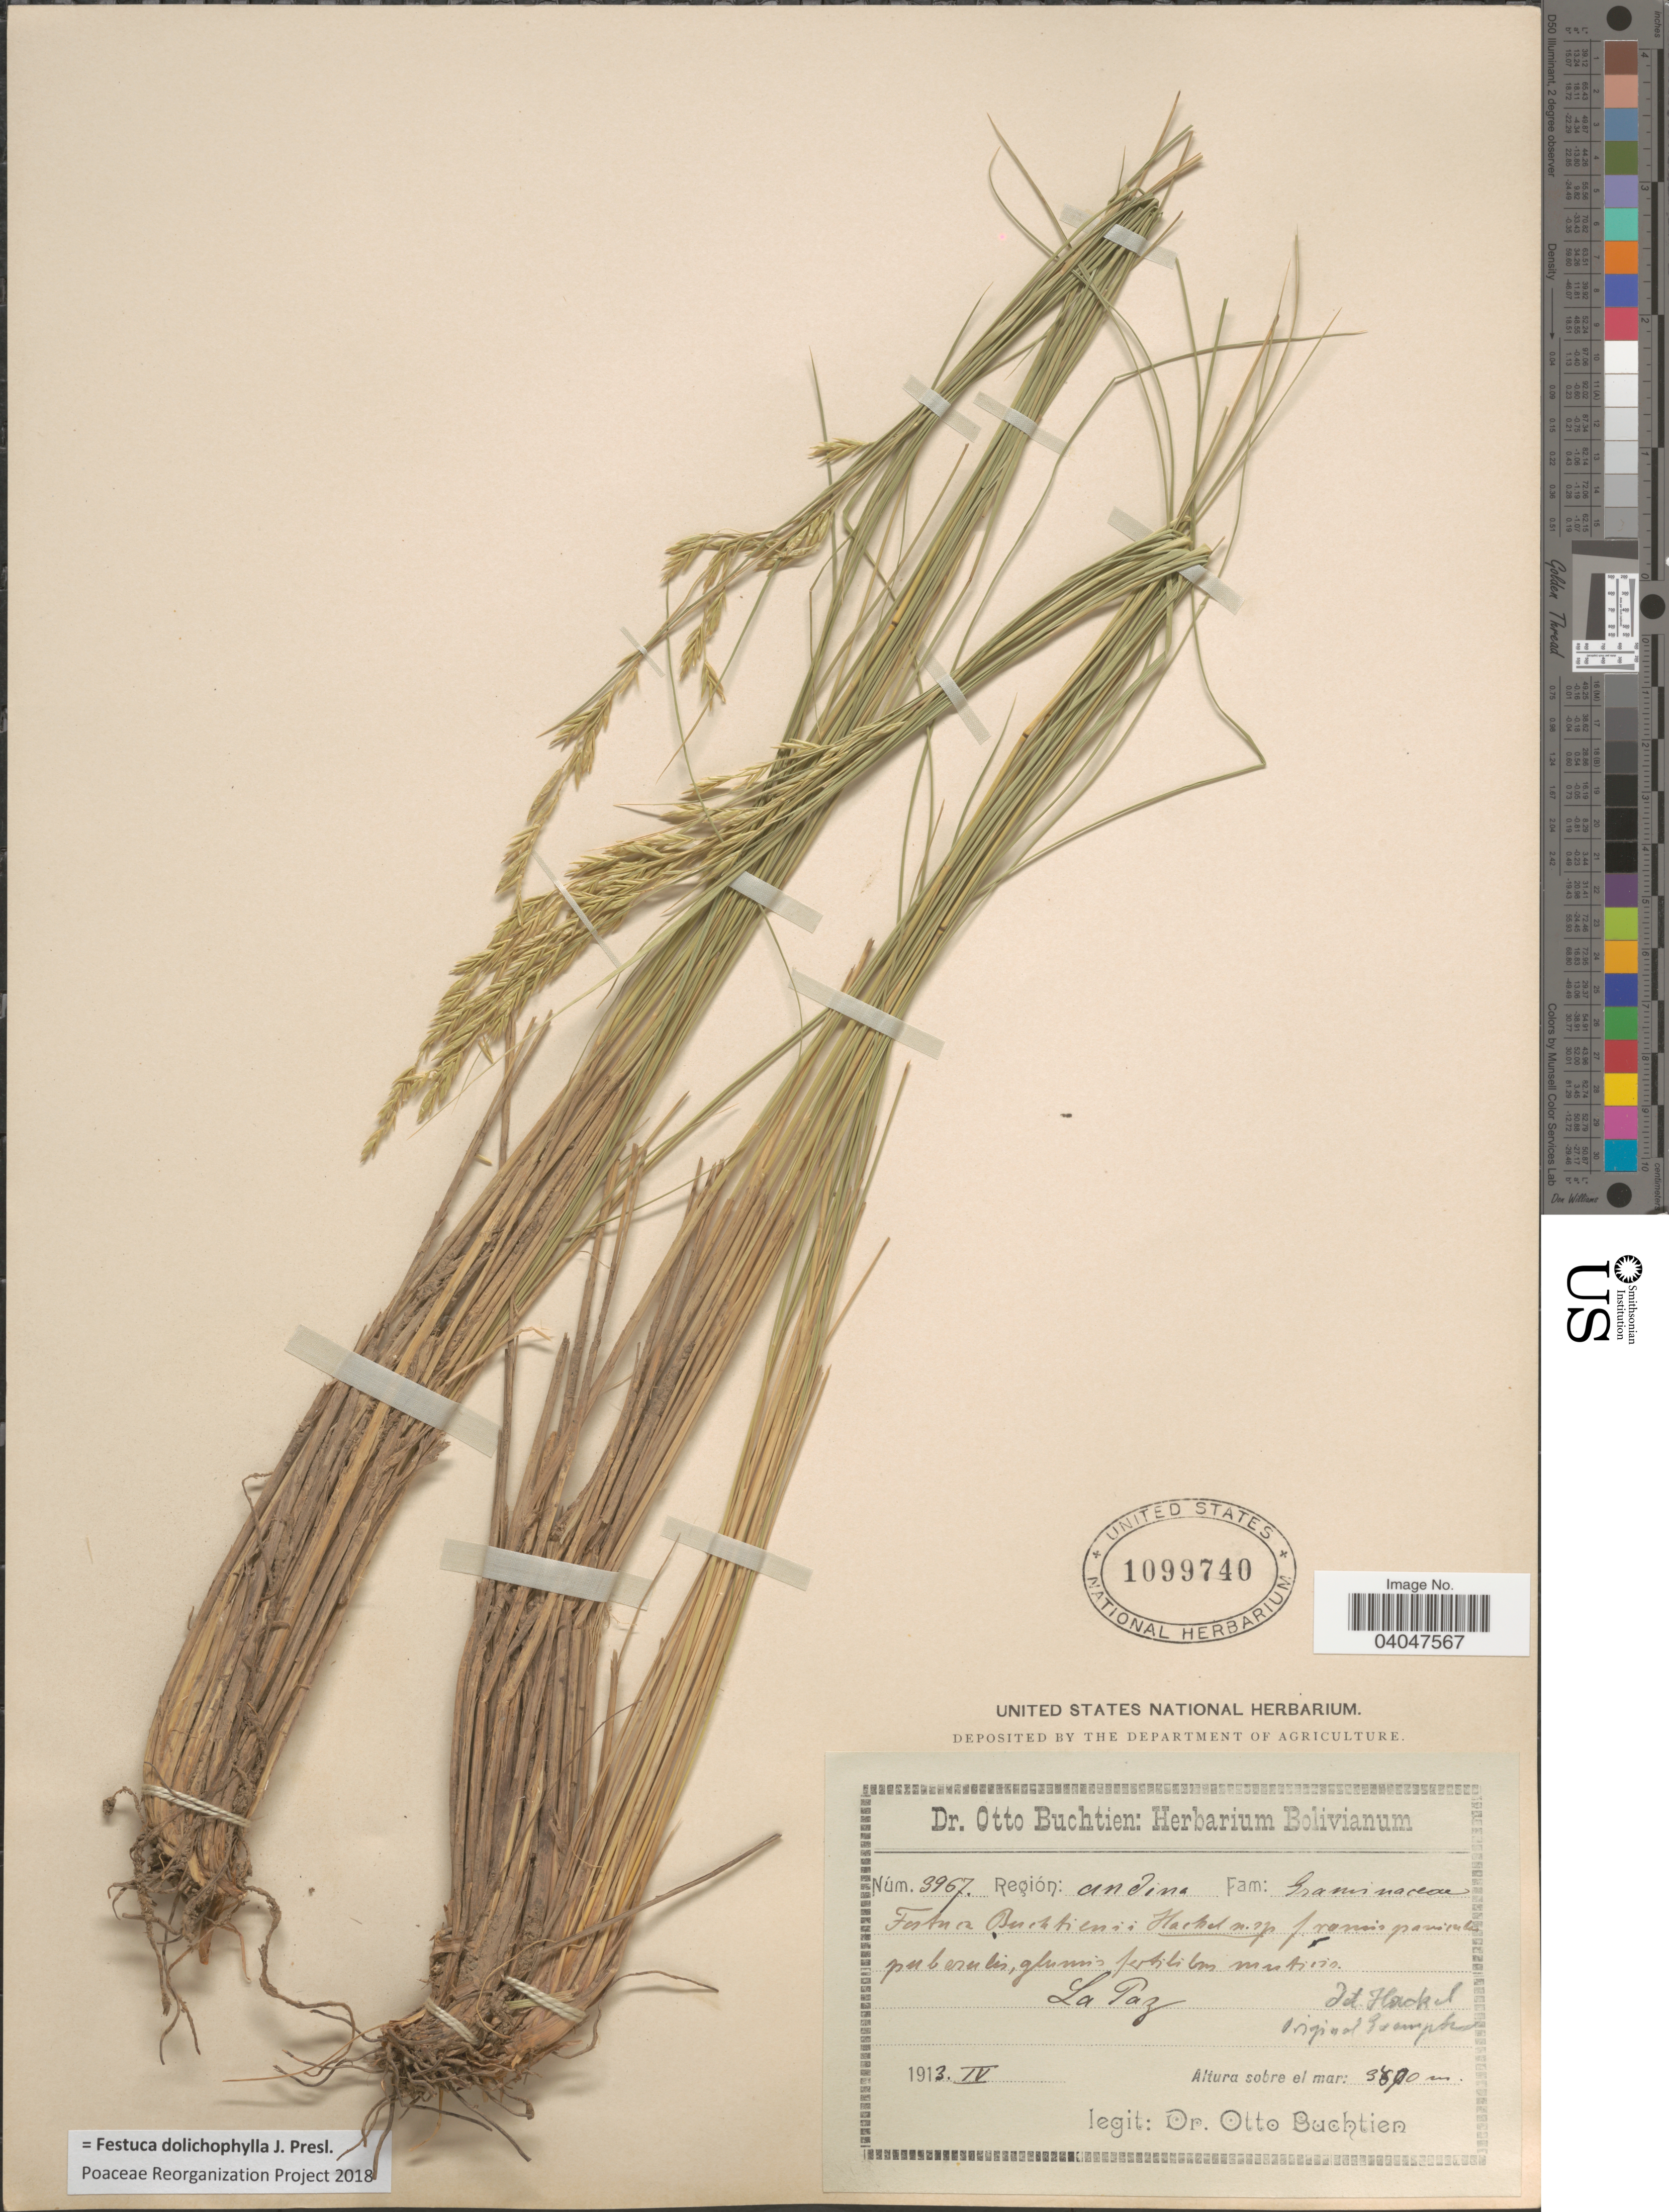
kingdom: Plantae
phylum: Tracheophyta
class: Liliopsida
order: Poales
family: Poaceae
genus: Festuca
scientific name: Festuca dolichophylla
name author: J. Presl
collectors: O. Buchtien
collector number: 3967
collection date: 1913-04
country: Bolivia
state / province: La Paz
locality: Región: andina.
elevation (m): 3870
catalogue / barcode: US 1099740